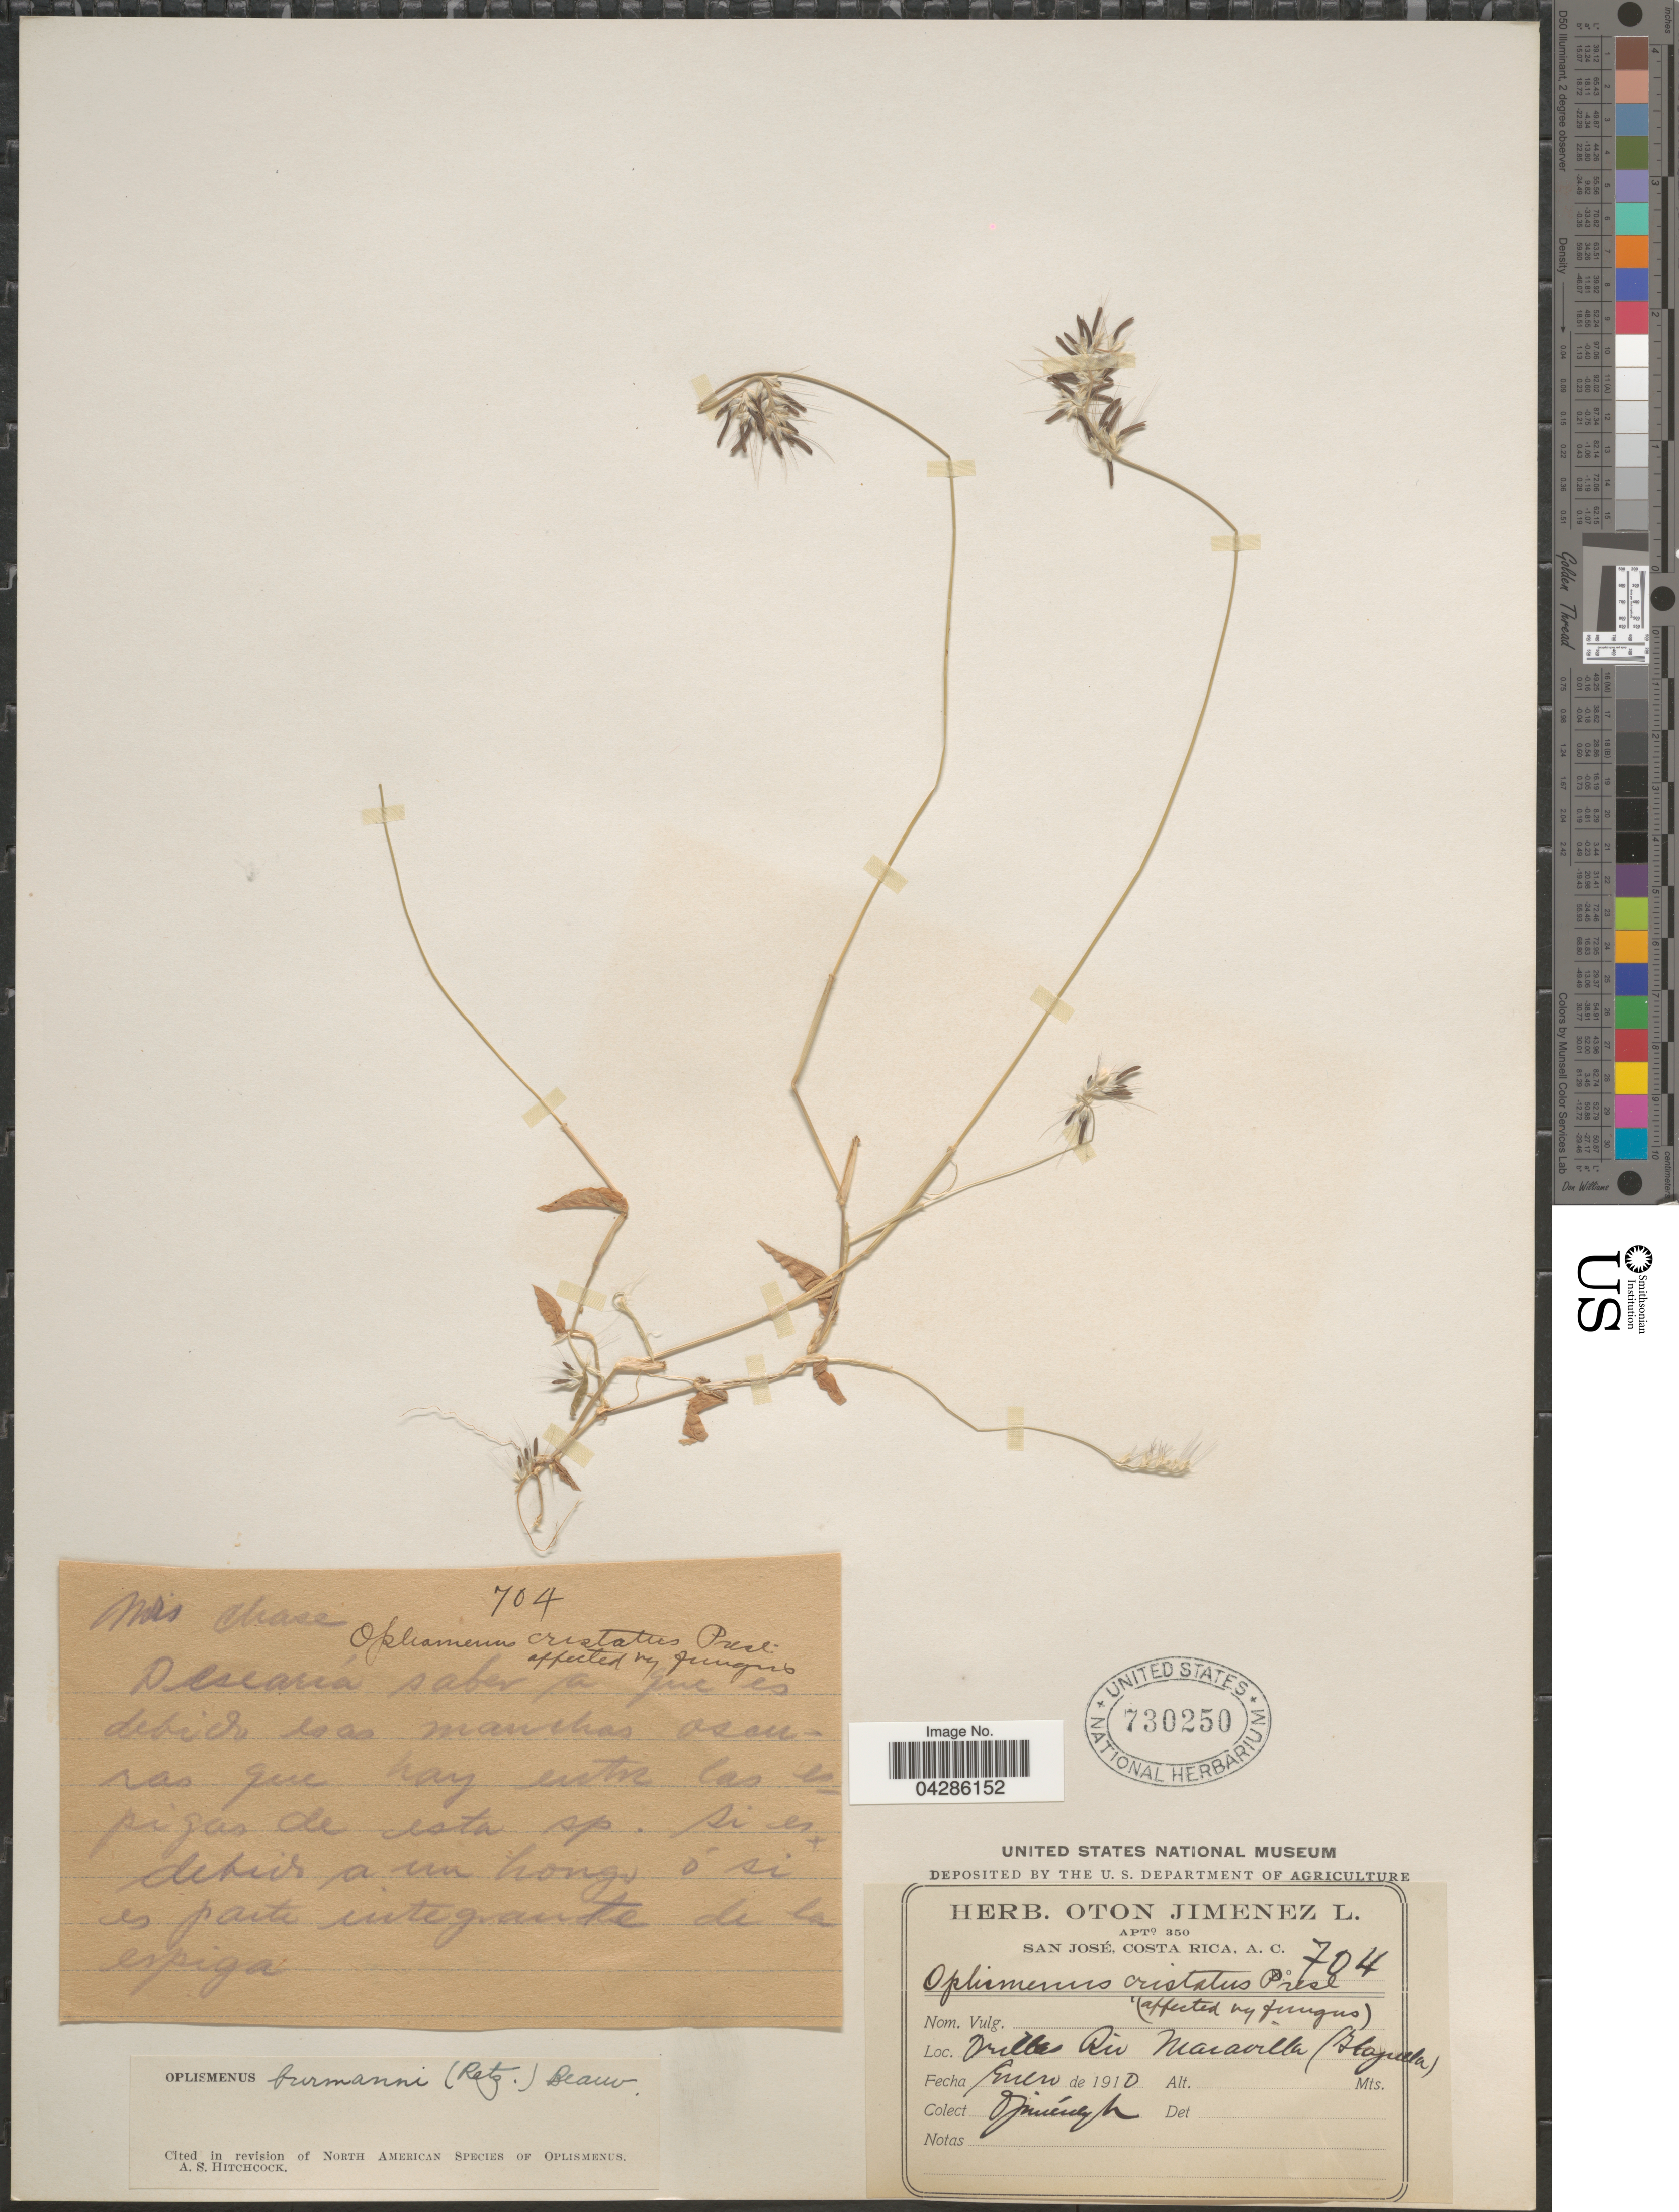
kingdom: Plantae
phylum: Tracheophyta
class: Liliopsida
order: Poales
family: Poaceae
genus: Oplismenus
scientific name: Oplismenus burmannii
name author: (Retz.) P. Beauv.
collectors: O. Jiménez L.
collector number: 704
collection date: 1910-01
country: Costa Rica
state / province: Alajuela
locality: Orillas. Rio Maravilla.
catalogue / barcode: US 730250